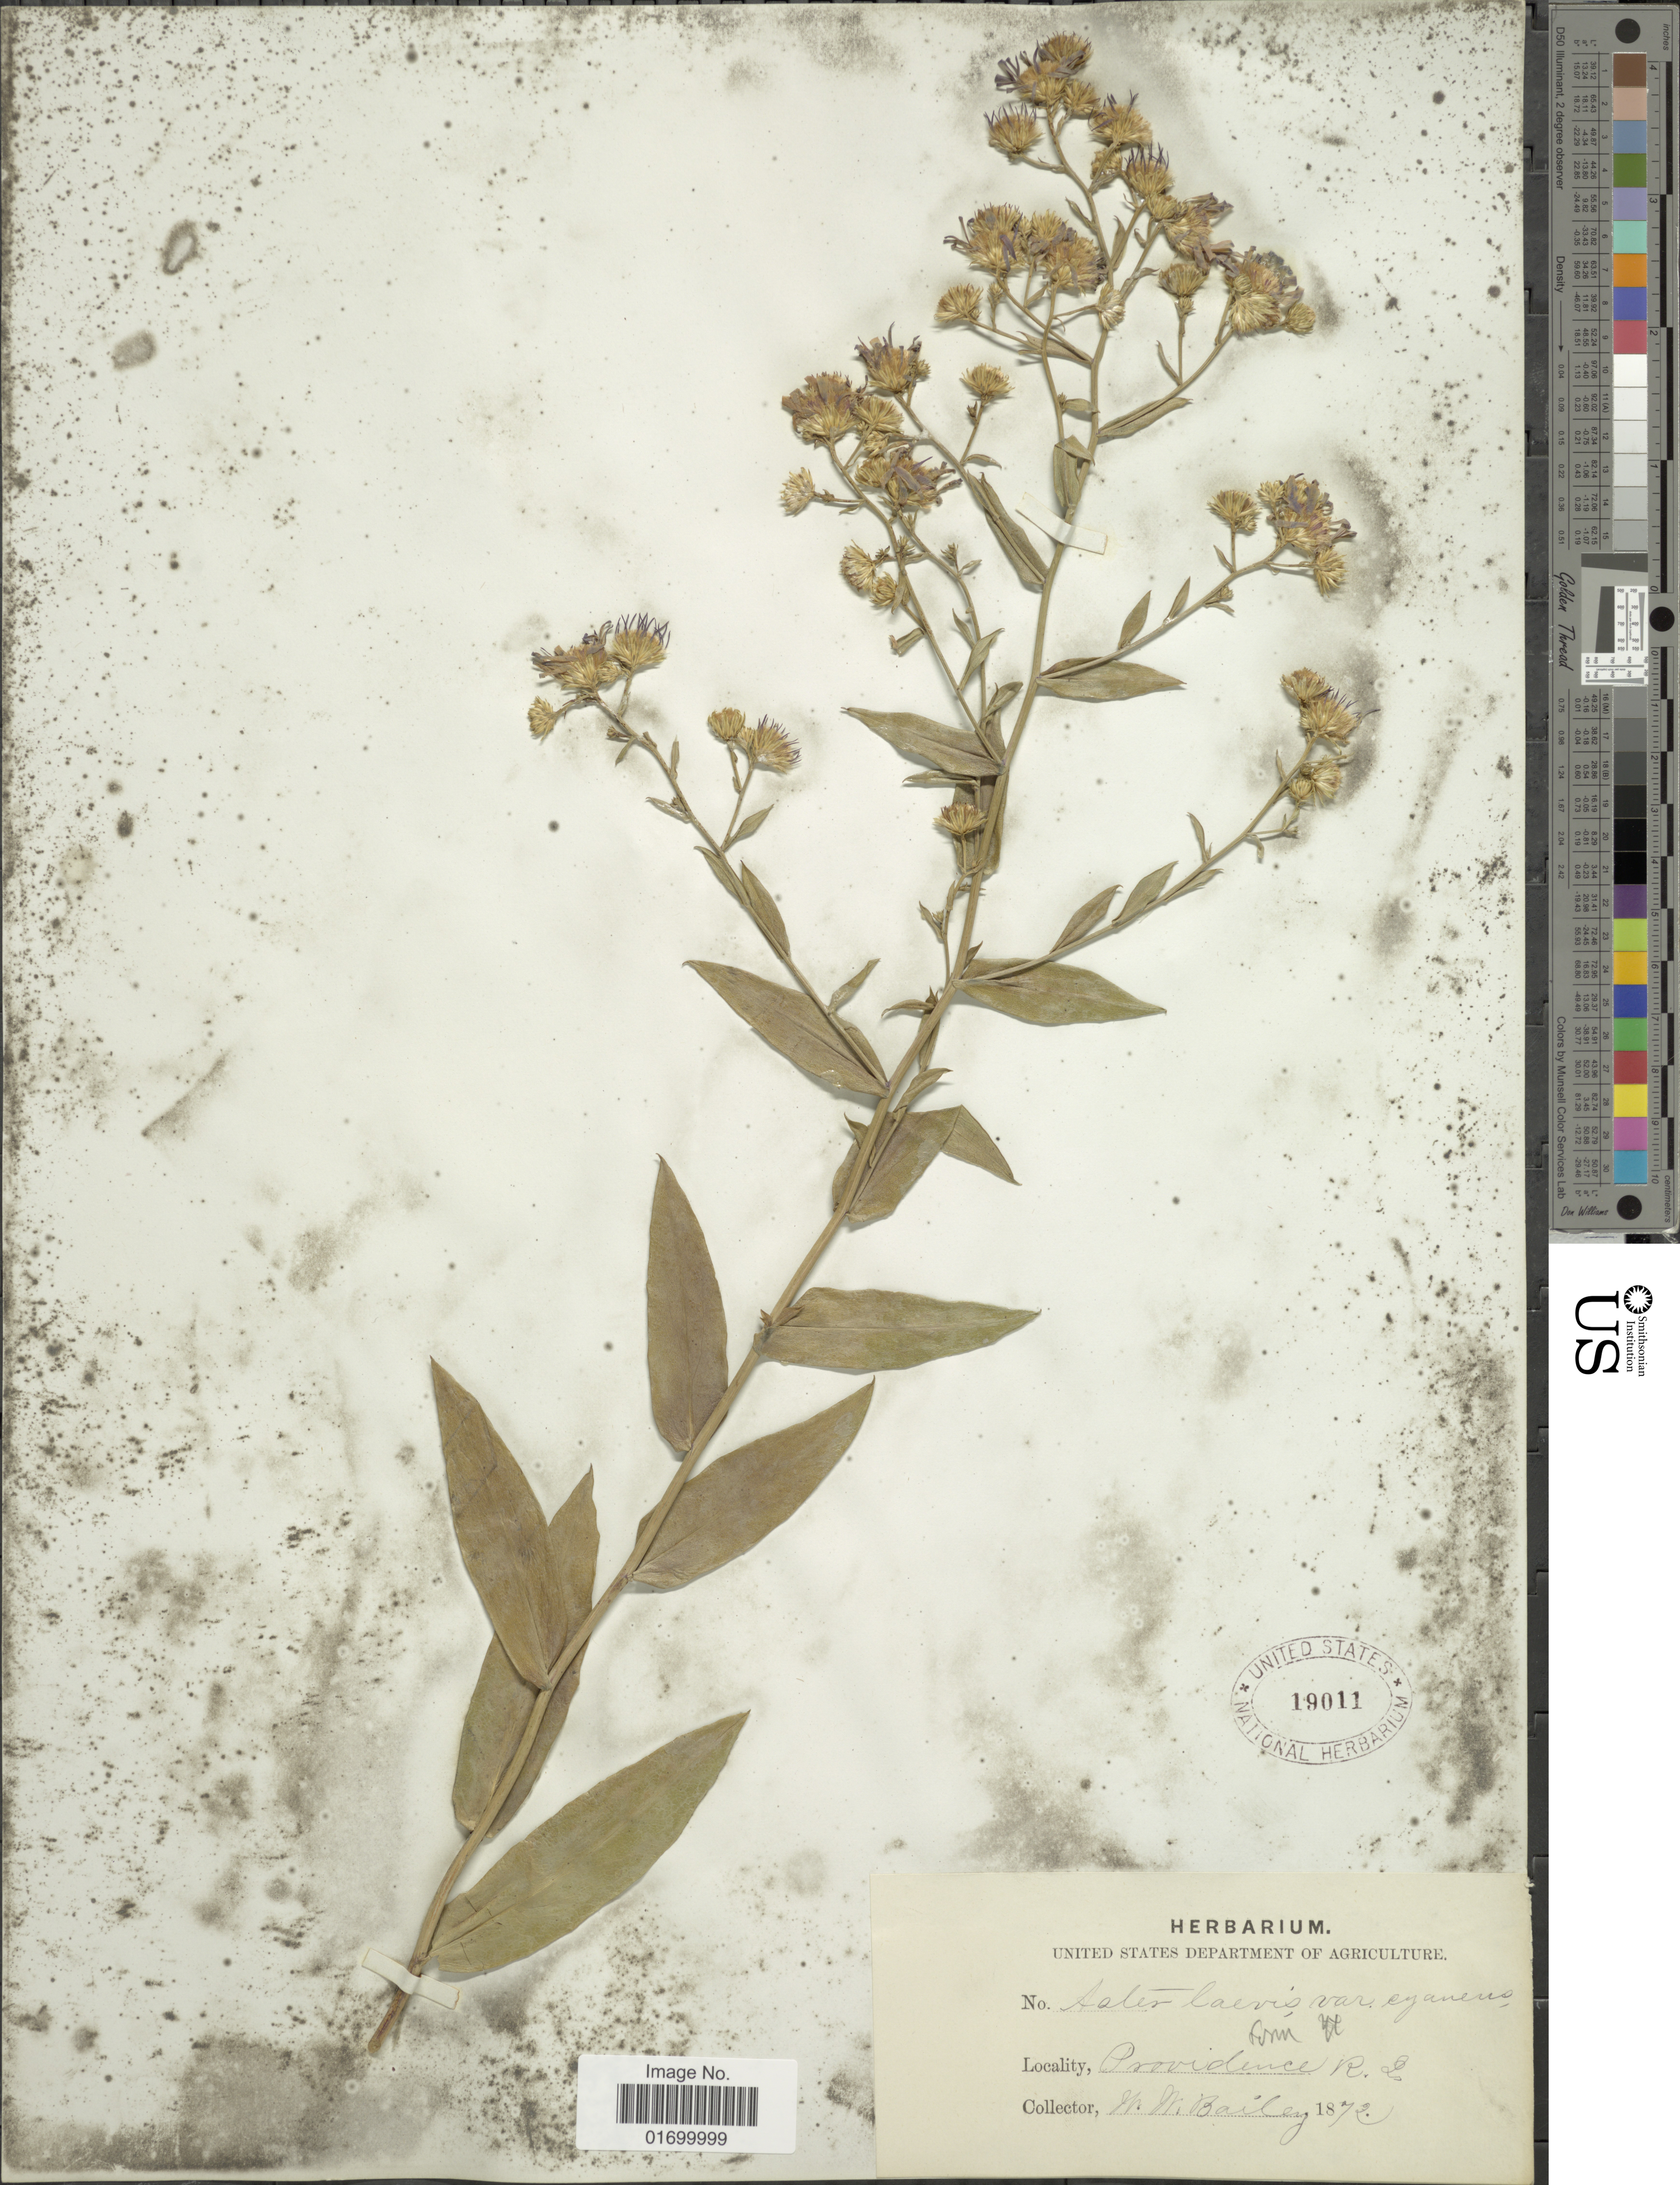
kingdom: Plantae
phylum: Tracheophyta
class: Magnoliopsida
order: Asterales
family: Asteraceae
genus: Symphyotrichum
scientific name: Symphyotrichum laeve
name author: (L.) Á. Löve & D. Löve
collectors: W. W. Bailey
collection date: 1872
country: United States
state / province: Rhode Island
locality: Providence R.I.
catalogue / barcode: US 19011